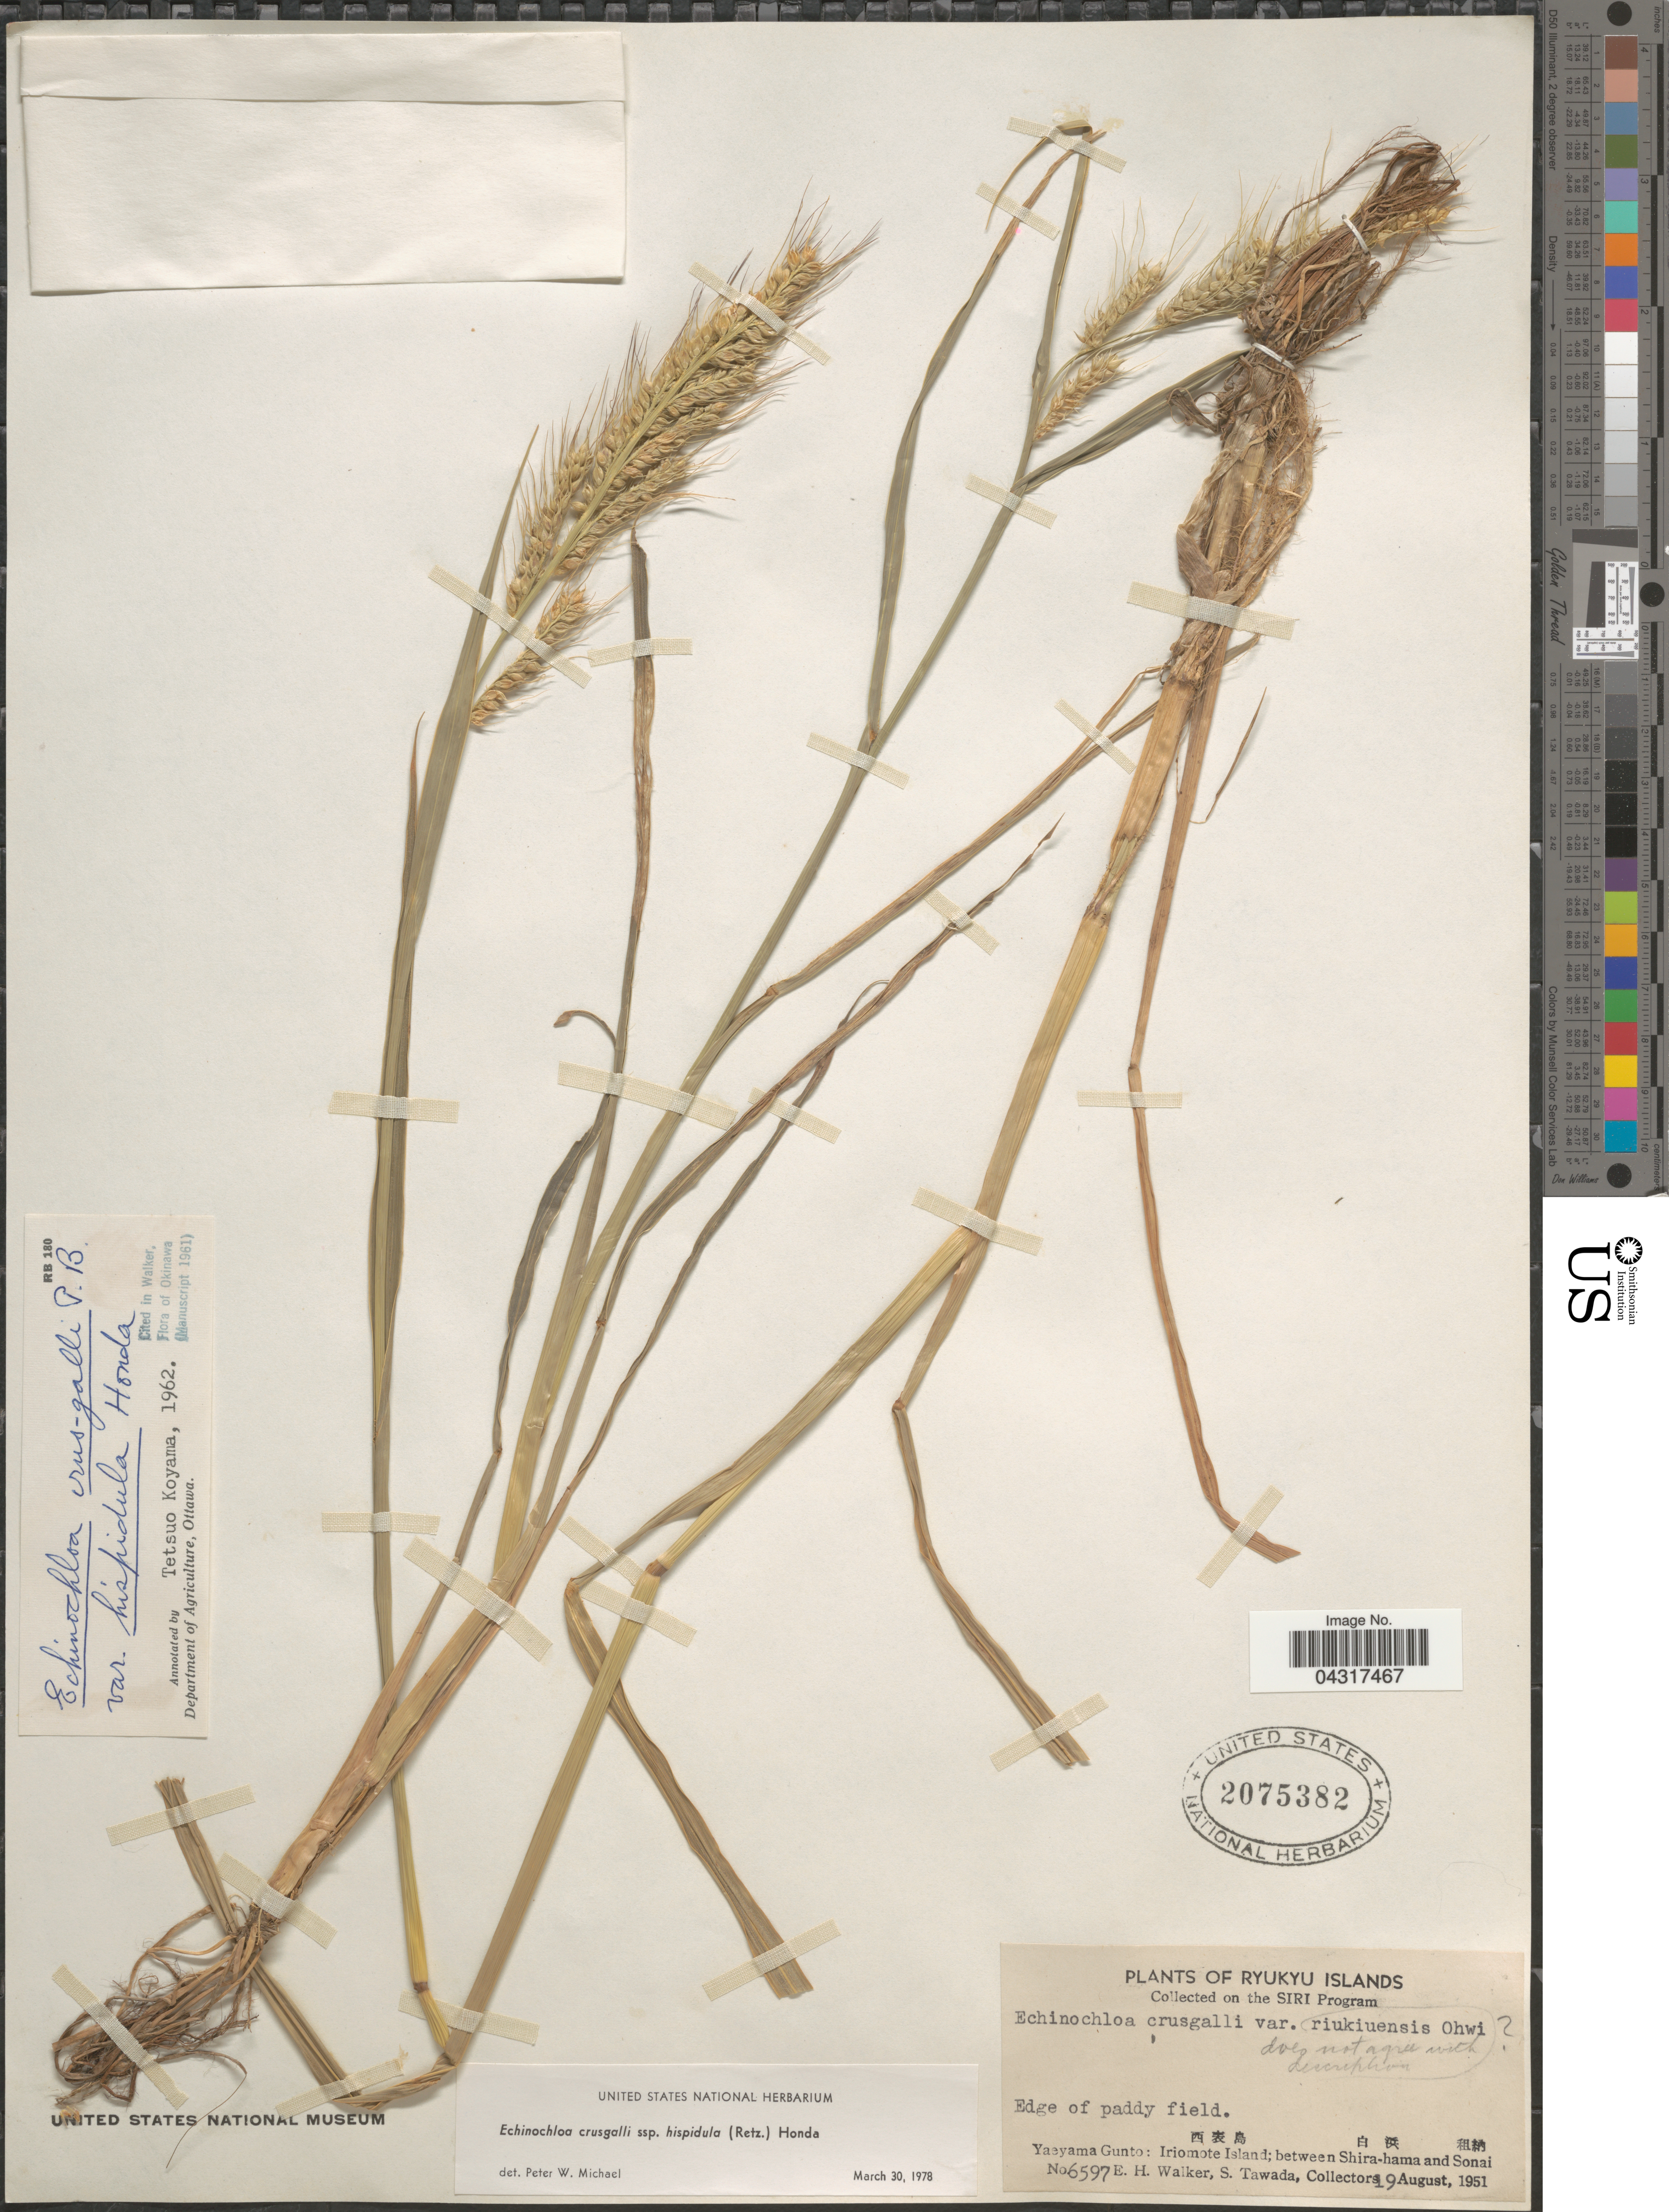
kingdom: Plantae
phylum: Tracheophyta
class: Liliopsida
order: Poales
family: Poaceae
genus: Echinochloa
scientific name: Echinochloa oryzoides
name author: (Ard.) Fritsch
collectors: E. H. Walker & S. Tawada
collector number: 6597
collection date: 1951-08-19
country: Japan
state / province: Okinawa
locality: Ryukyu Islands. Yaeyama Gunto: Iriomote Island; between Shira-hama and Sonai.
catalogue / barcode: US 2075382